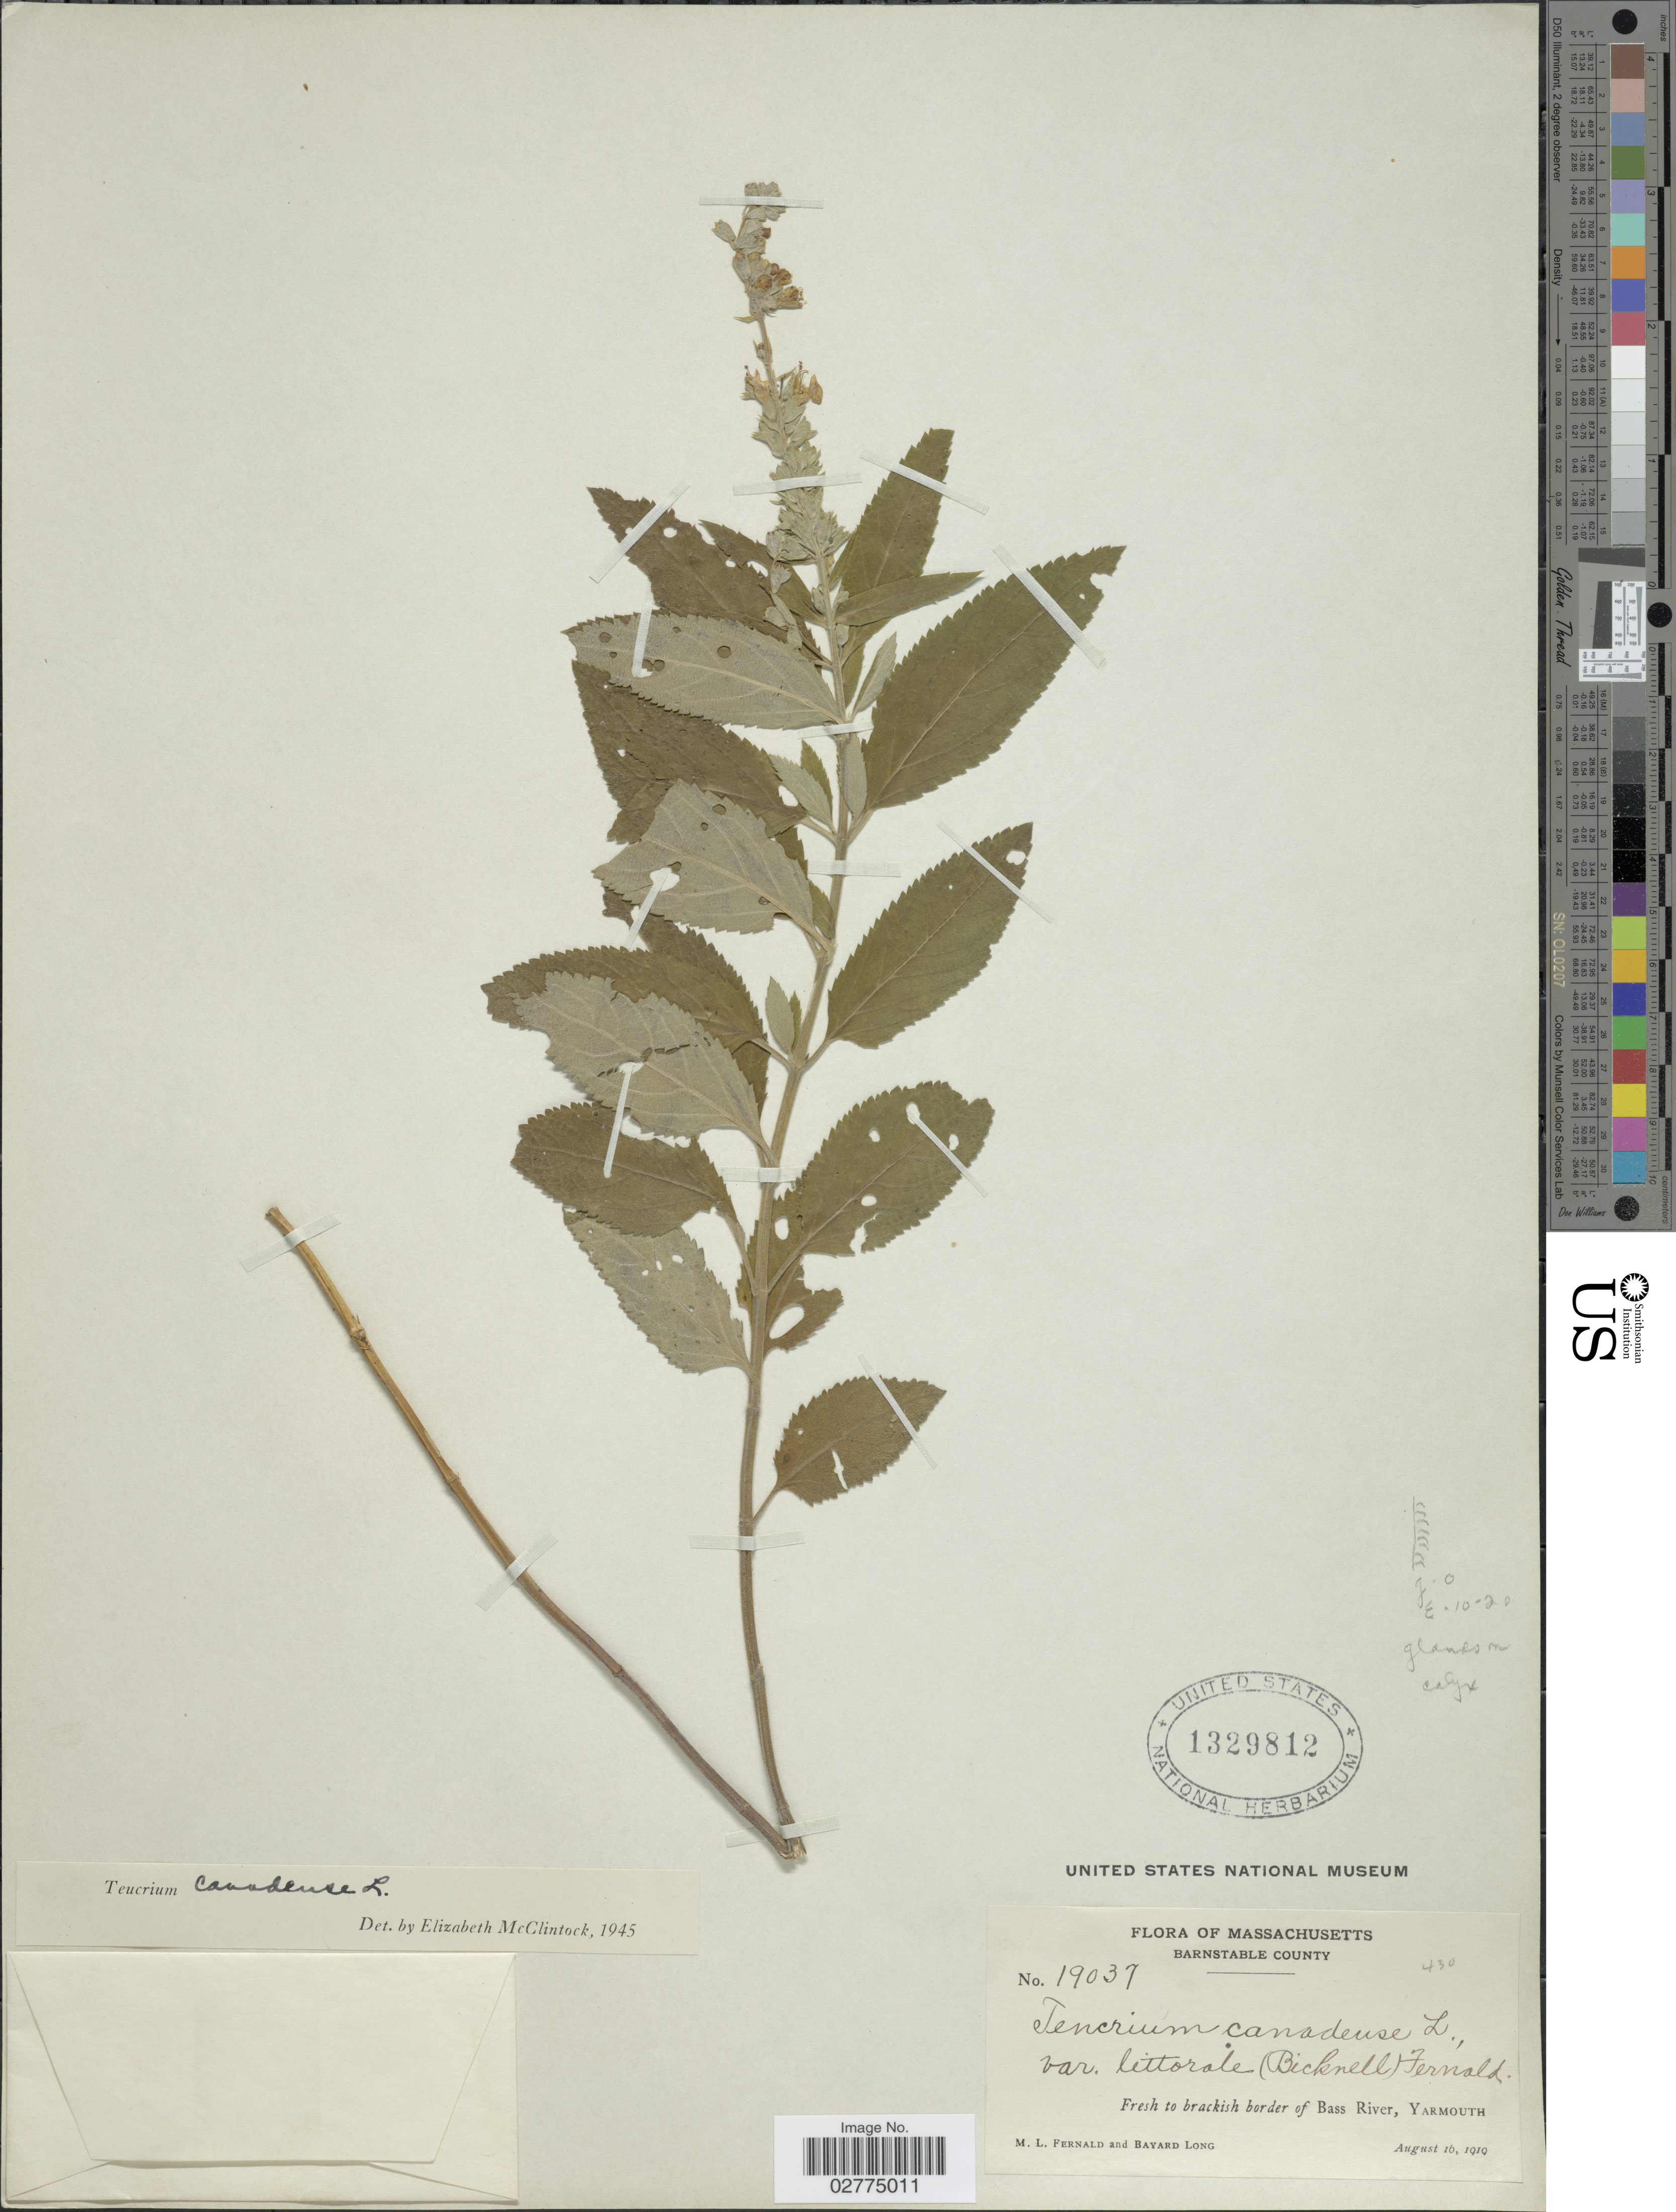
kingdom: Plantae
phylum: Tracheophyta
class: Magnoliopsida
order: Lamiales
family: Lamiaceae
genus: Teucrium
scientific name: Teucrium canadense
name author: L.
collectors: M. L. Fernald & B. Long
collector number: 19037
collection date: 1919-08-16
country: United States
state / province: Massachusetts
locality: Barnstable County. Fresh to brackish border of Bass River, Yarmouth.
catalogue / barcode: US 1329812